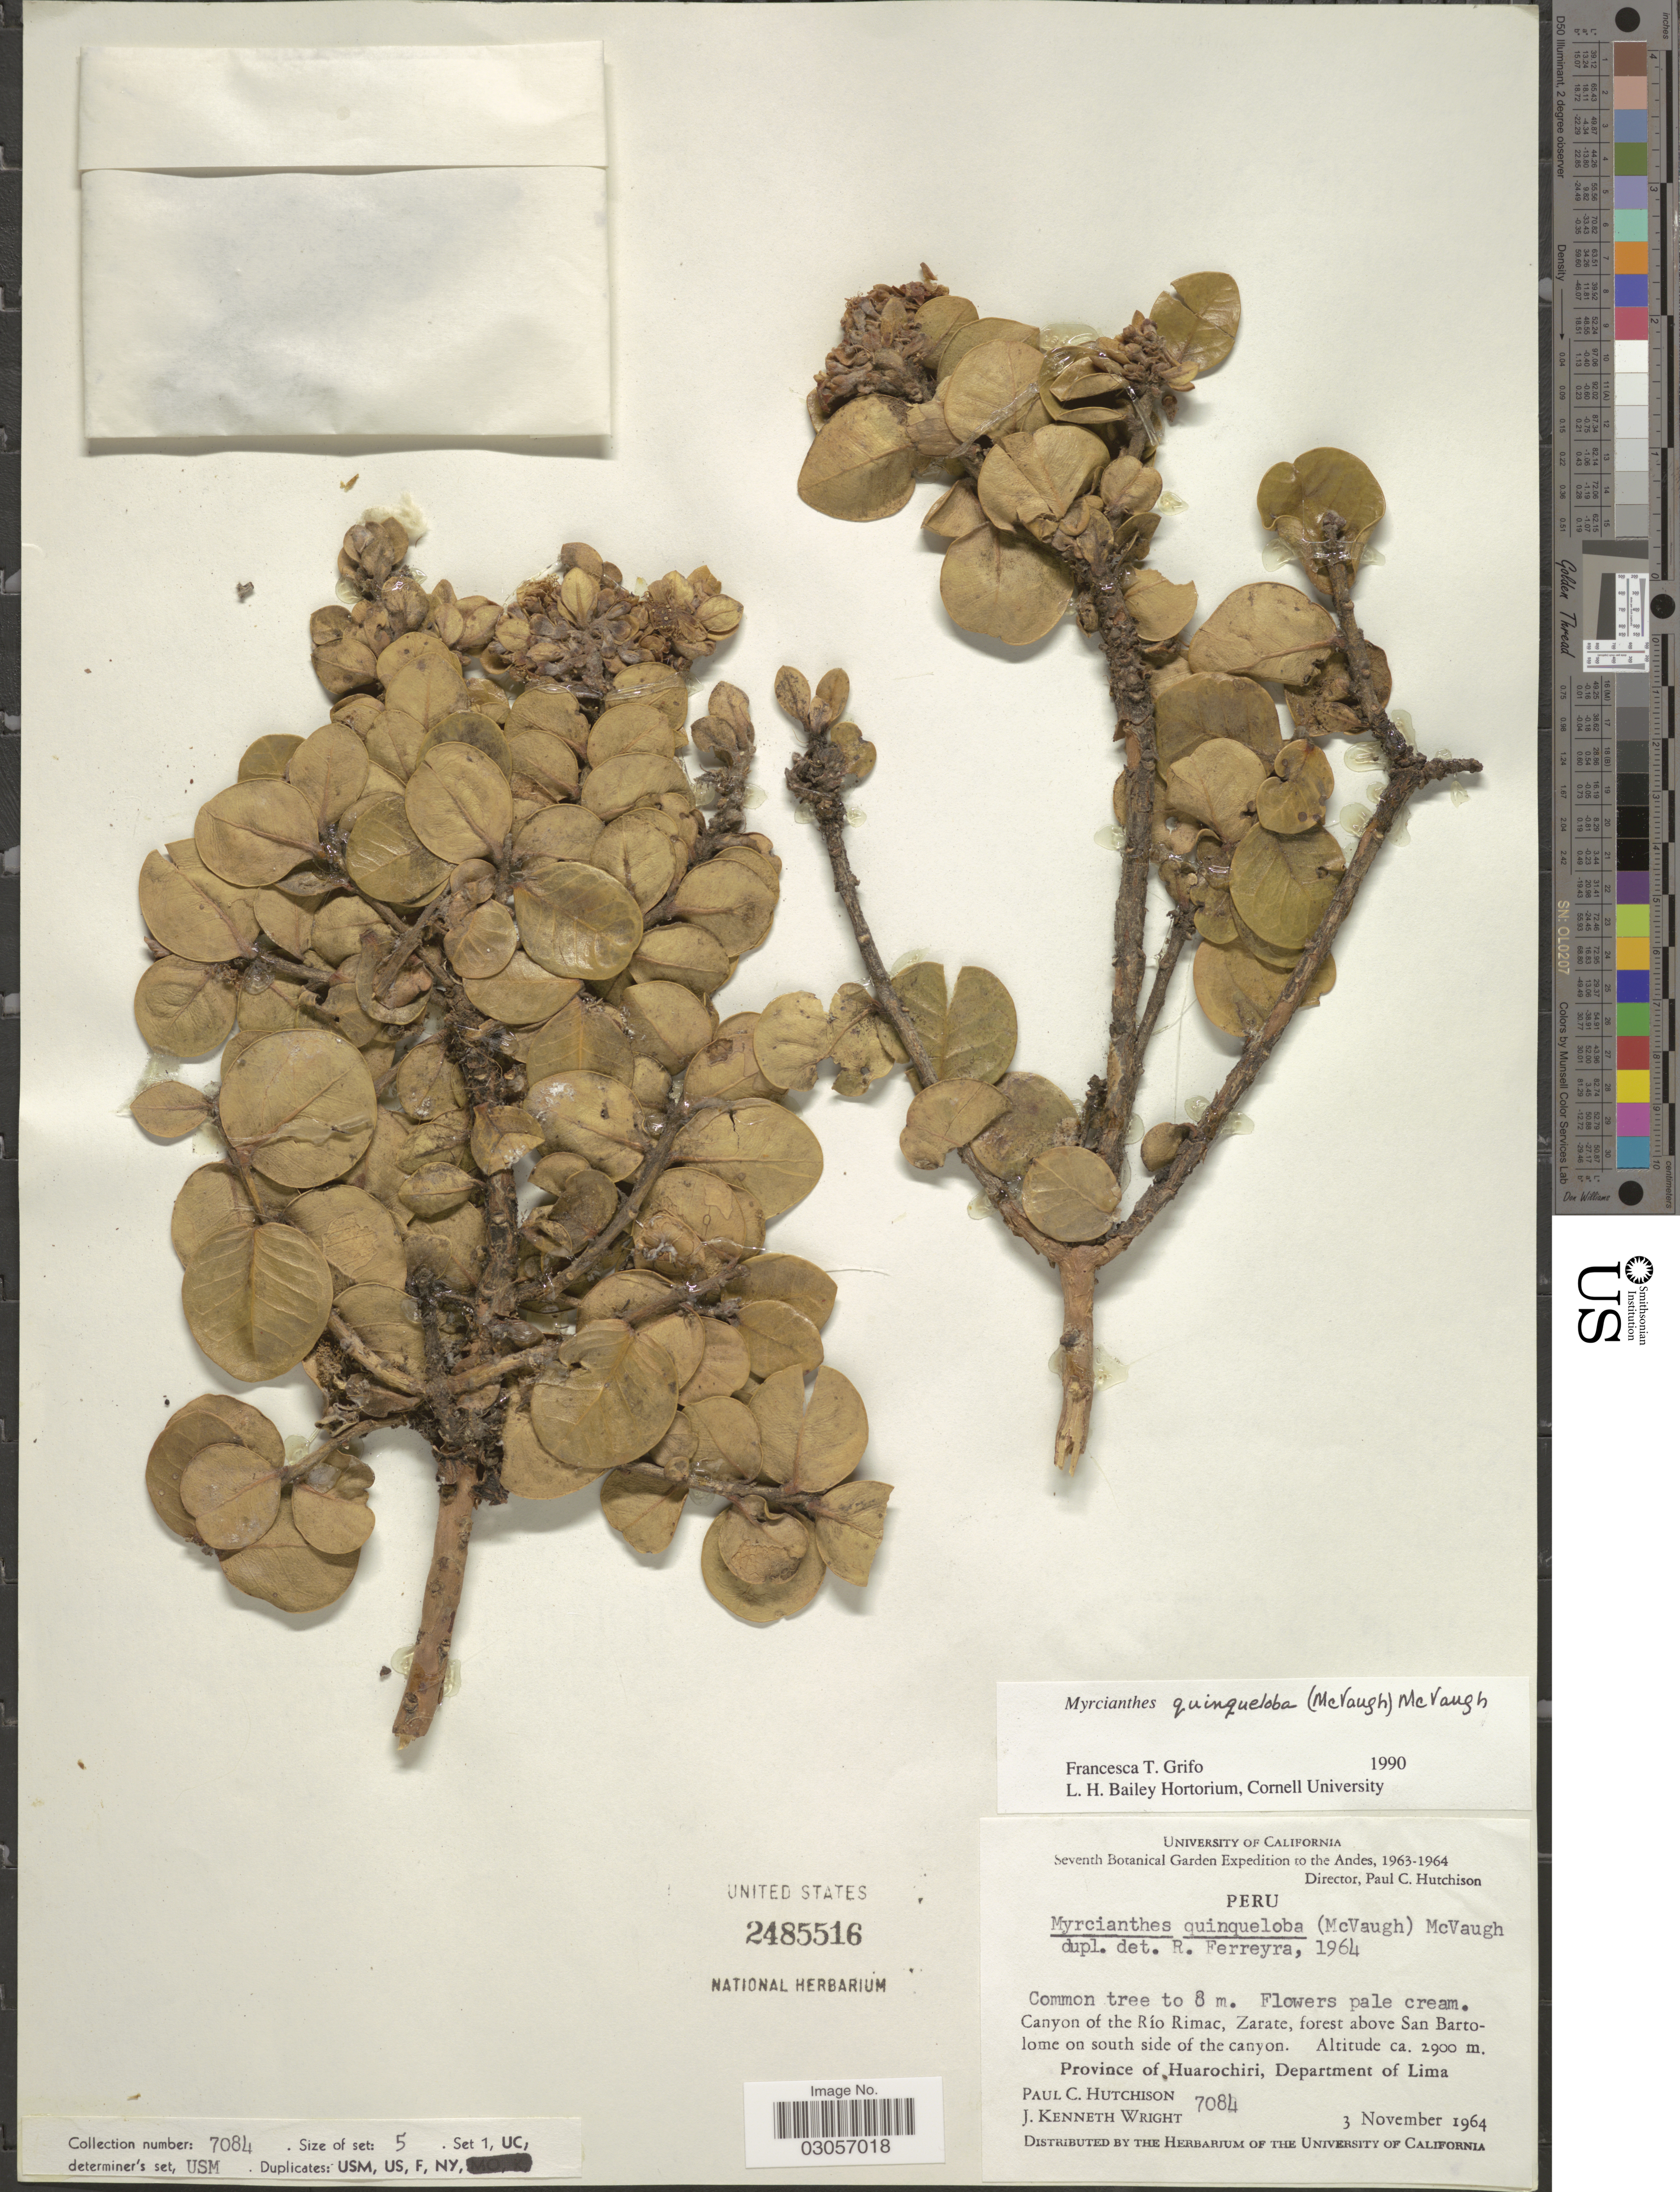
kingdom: Plantae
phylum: Tracheophyta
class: Magnoliopsida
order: Myrtales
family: Myrtaceae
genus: Myrcianthes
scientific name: Myrcianthes quinqueloba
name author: (McVaugh) McVaugh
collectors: P. C. Hutchison & J. K. Wright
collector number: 7084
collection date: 1964-11-03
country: Peru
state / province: Lima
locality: The Andes, Canyon of the Río Rimac, Zarate, forest above San Bartolome on south side of the canyon. Province of Huarochiri, Department of Lima.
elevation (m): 2900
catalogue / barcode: US 2485516